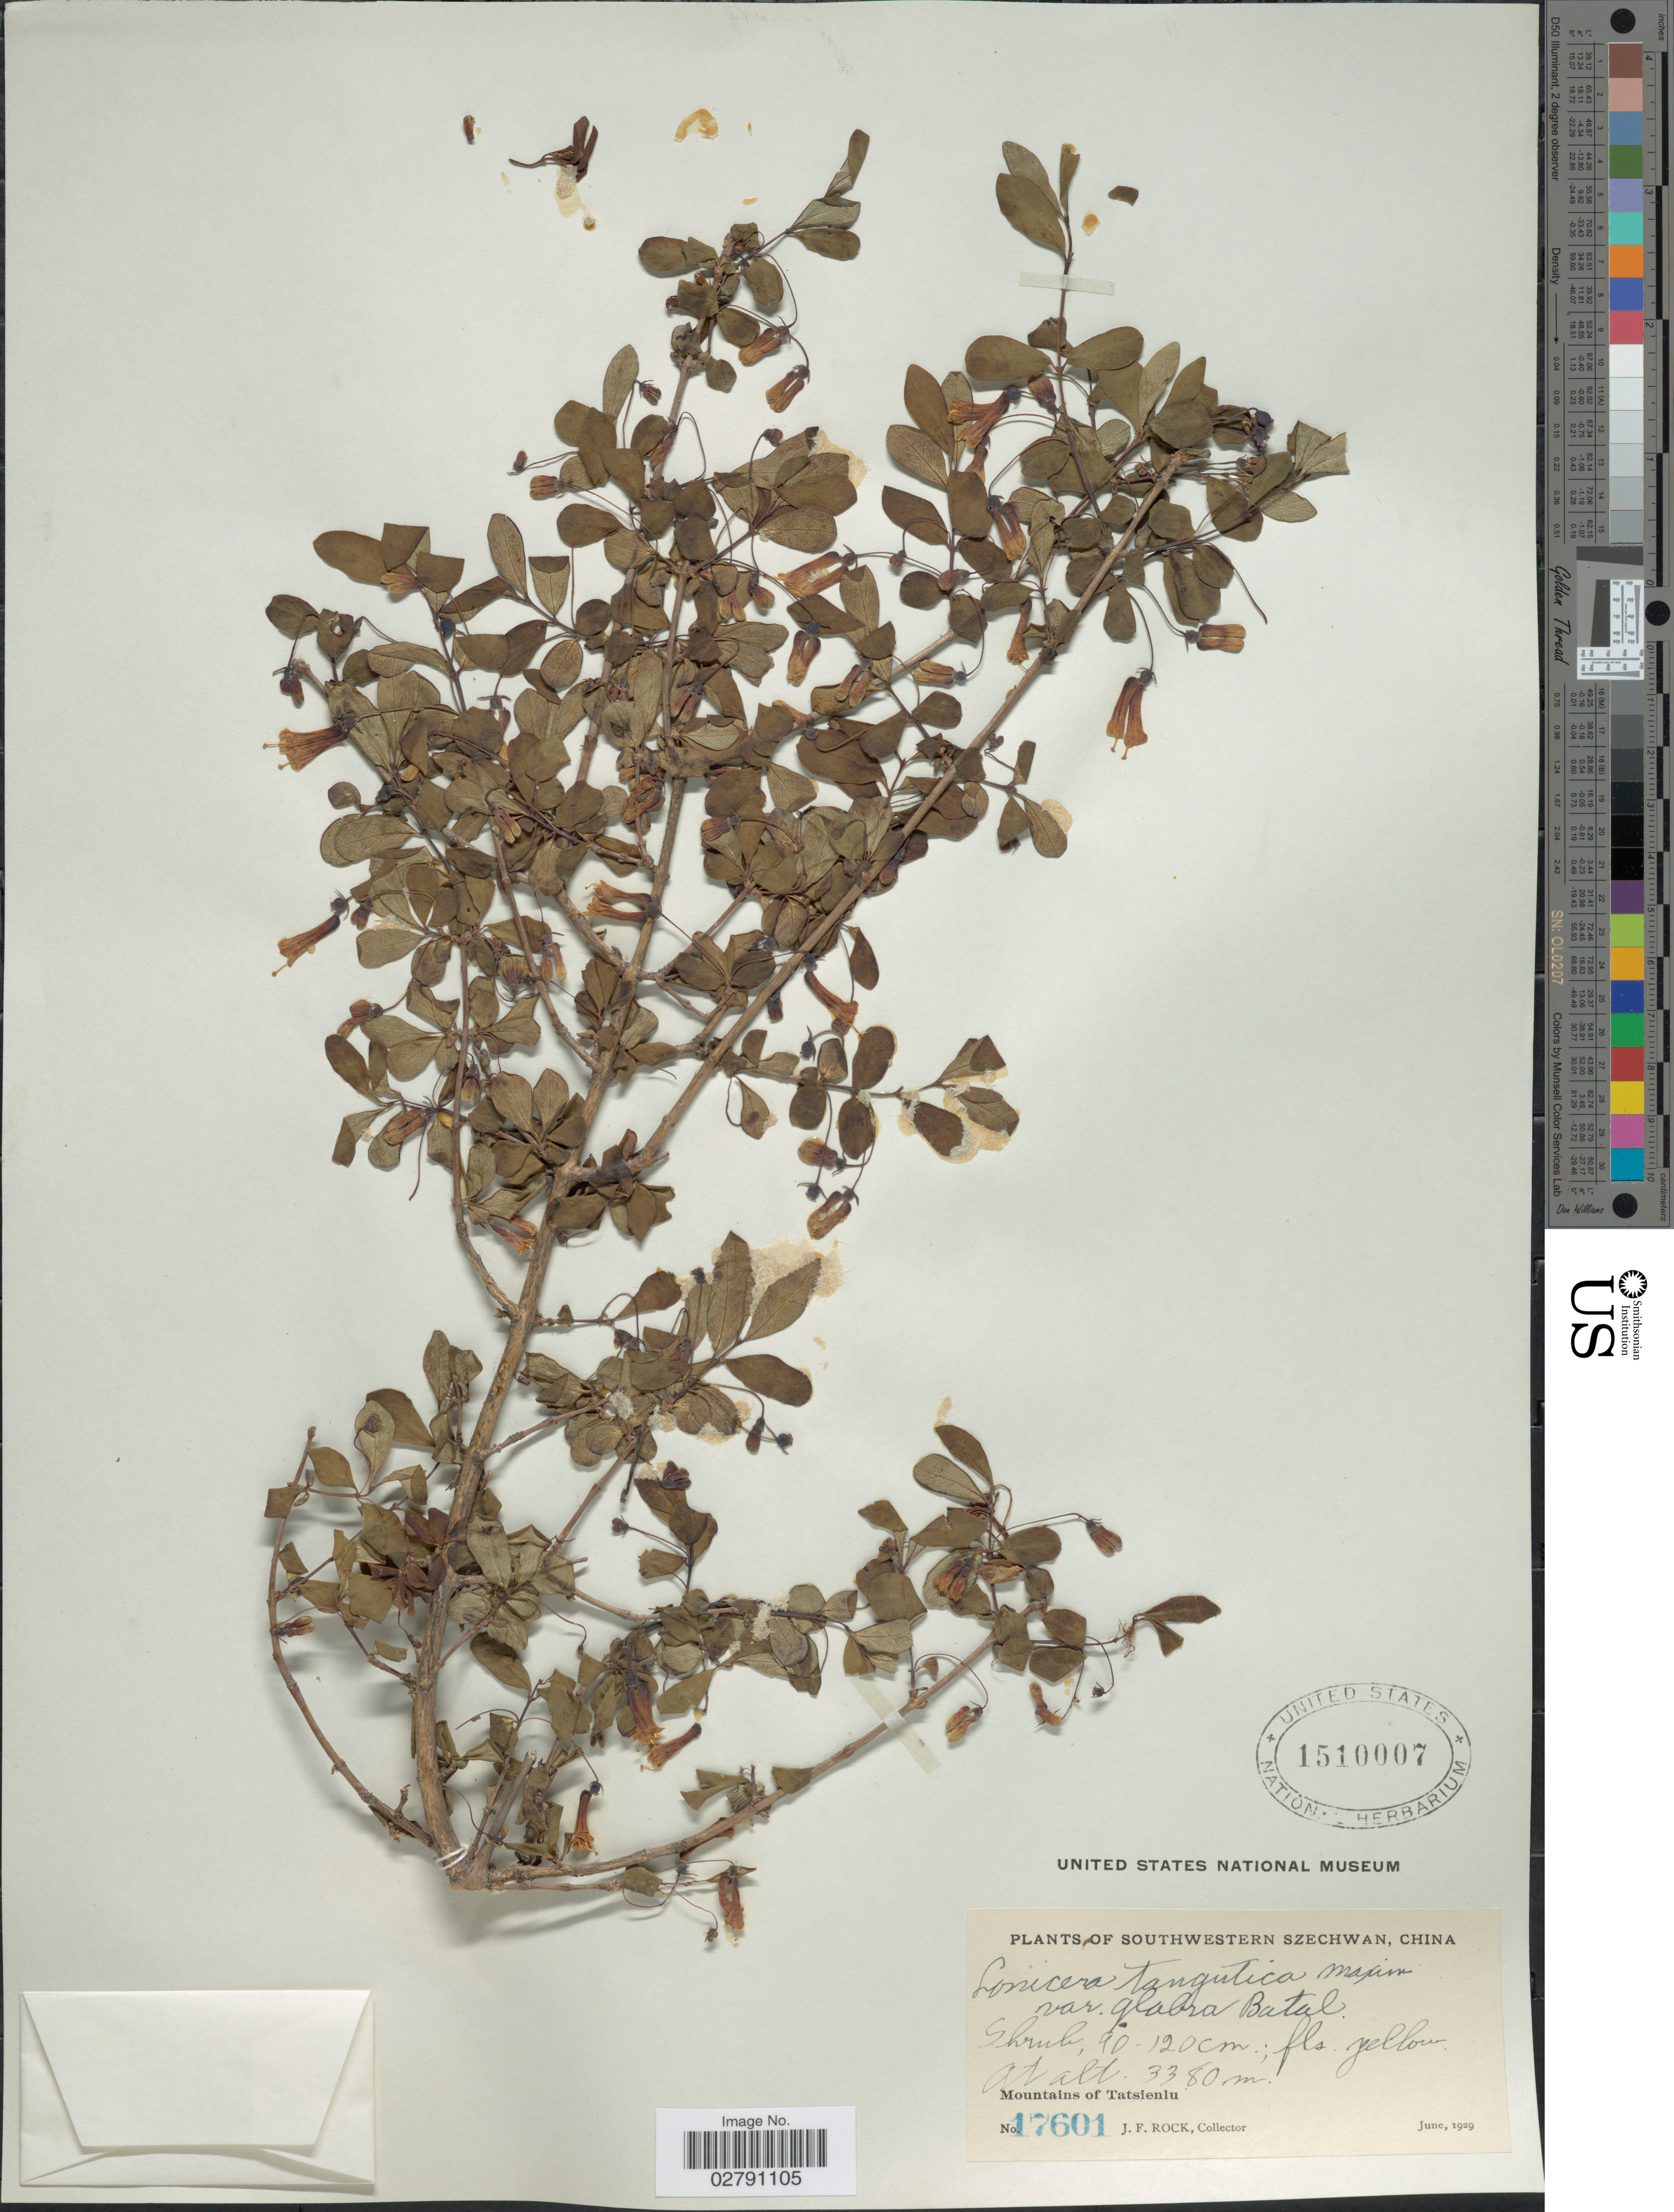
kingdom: Plantae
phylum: Tracheophyta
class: Magnoliopsida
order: Dipsacales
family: Caprifoliaceae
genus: Lonicera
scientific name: Lonicera tangutica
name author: Maxim.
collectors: J. Rock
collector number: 17601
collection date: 1929-06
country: China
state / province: Sichuan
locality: Southwestern Szechwan. Mountains of Tatsienlu.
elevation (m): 3380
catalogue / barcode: US 1510007